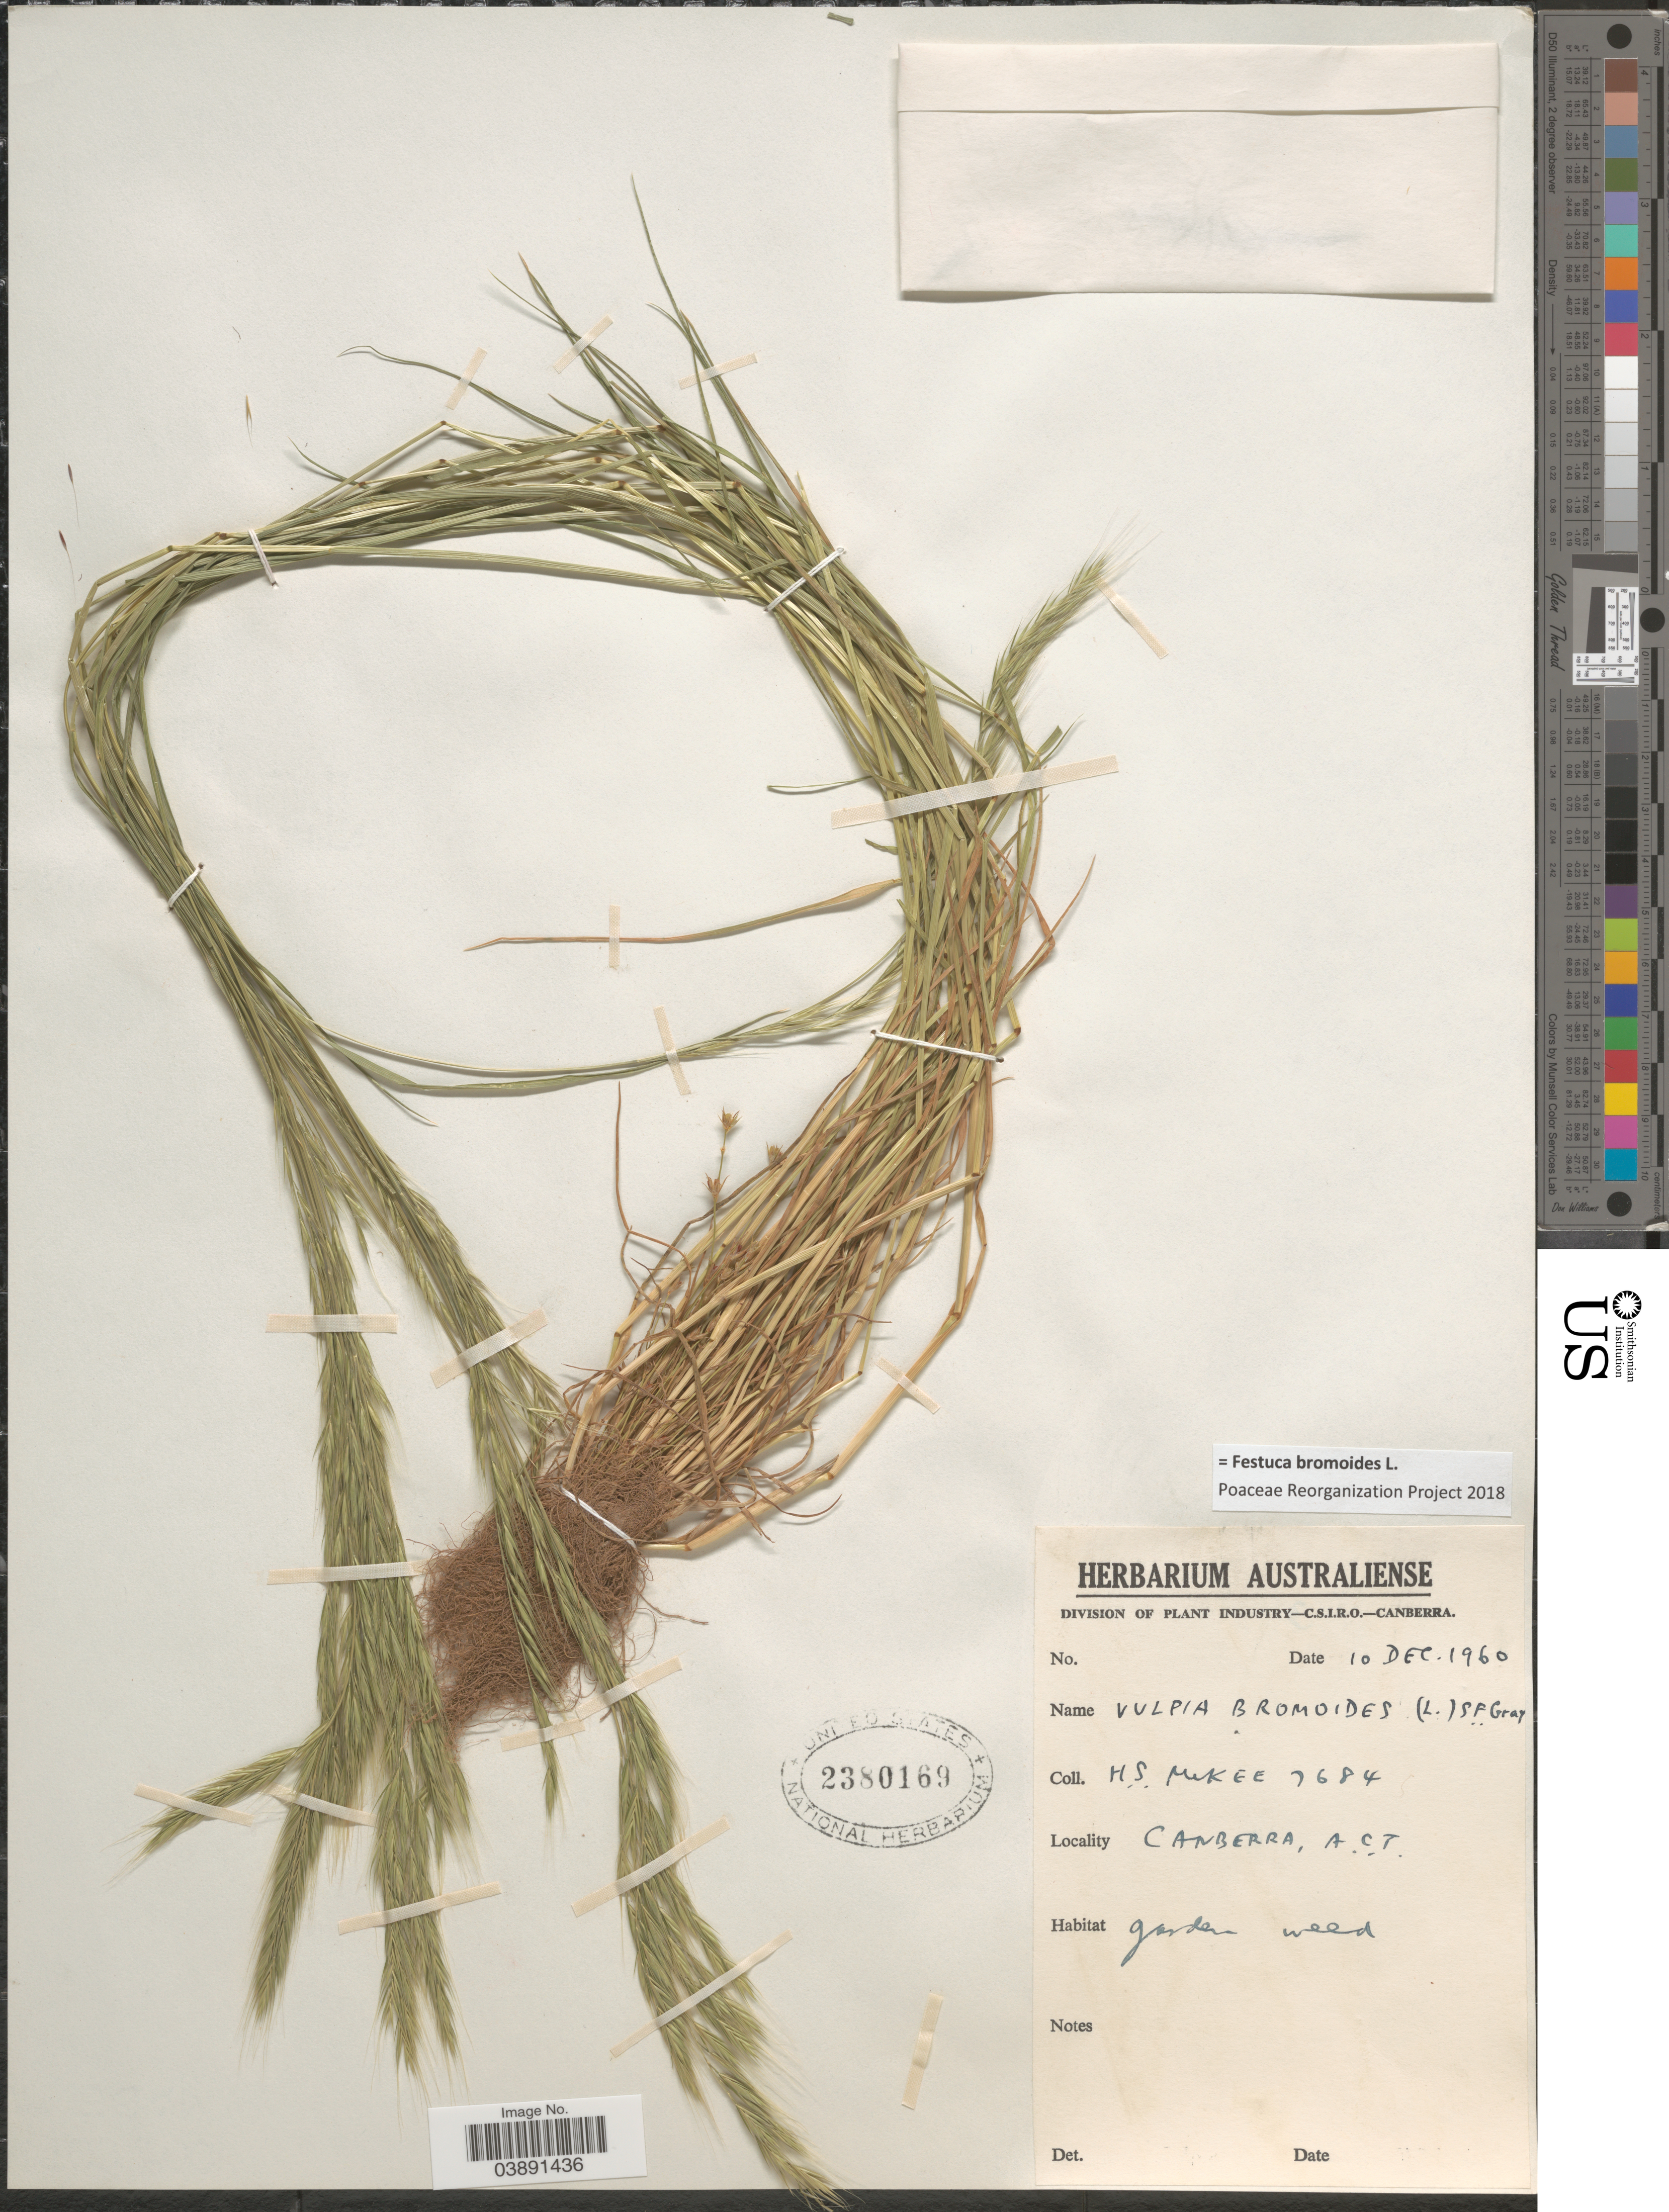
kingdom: Plantae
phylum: Tracheophyta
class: Liliopsida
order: Poales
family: Poaceae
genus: Festuca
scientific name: Festuca bromoides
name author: L.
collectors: H. S. McKee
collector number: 7684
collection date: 1960-12-10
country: Australia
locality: Canberra, A.C.T.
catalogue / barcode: US 2380169